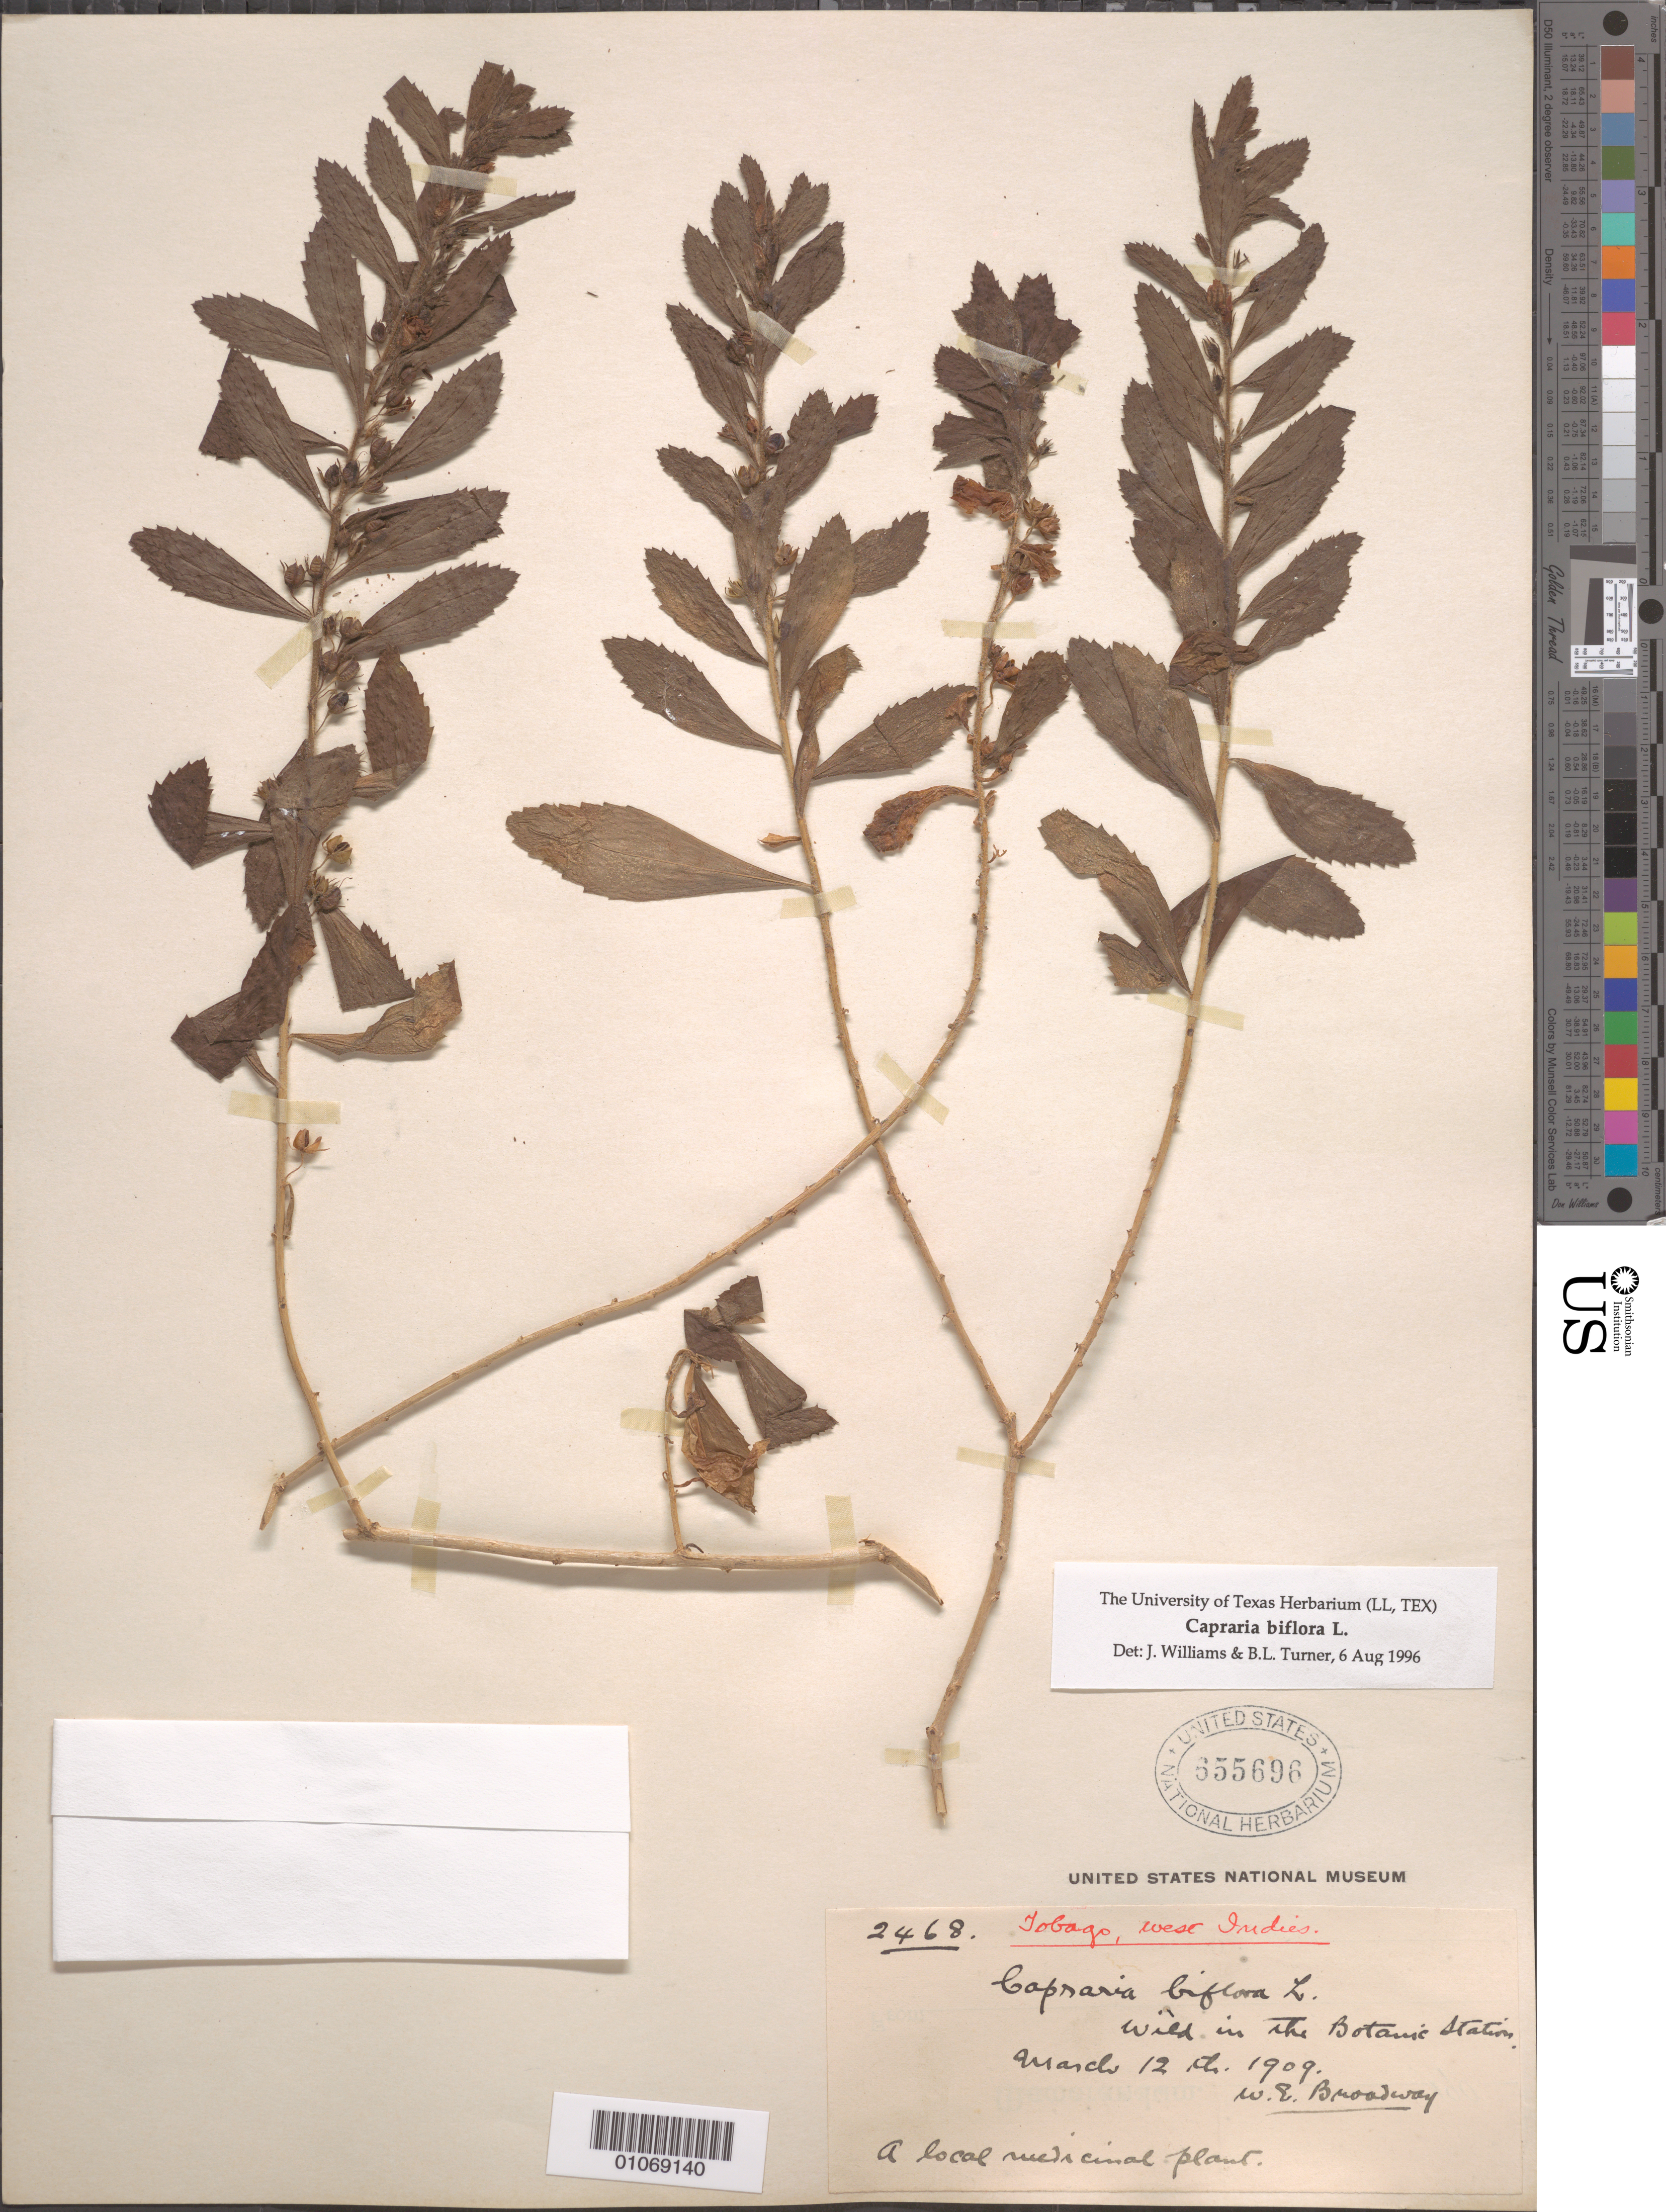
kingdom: Plantae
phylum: Tracheophyta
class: Magnoliopsida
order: Lamiales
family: Scrophulariaceae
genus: Capraria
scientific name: Capraria biflora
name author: L.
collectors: W. E. Broadway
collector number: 2468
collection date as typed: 12 Mar 1909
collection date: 1909-03-12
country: Trinidad and Tobago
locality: Tobago. Wild in the Botanic Station.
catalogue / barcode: US 655696